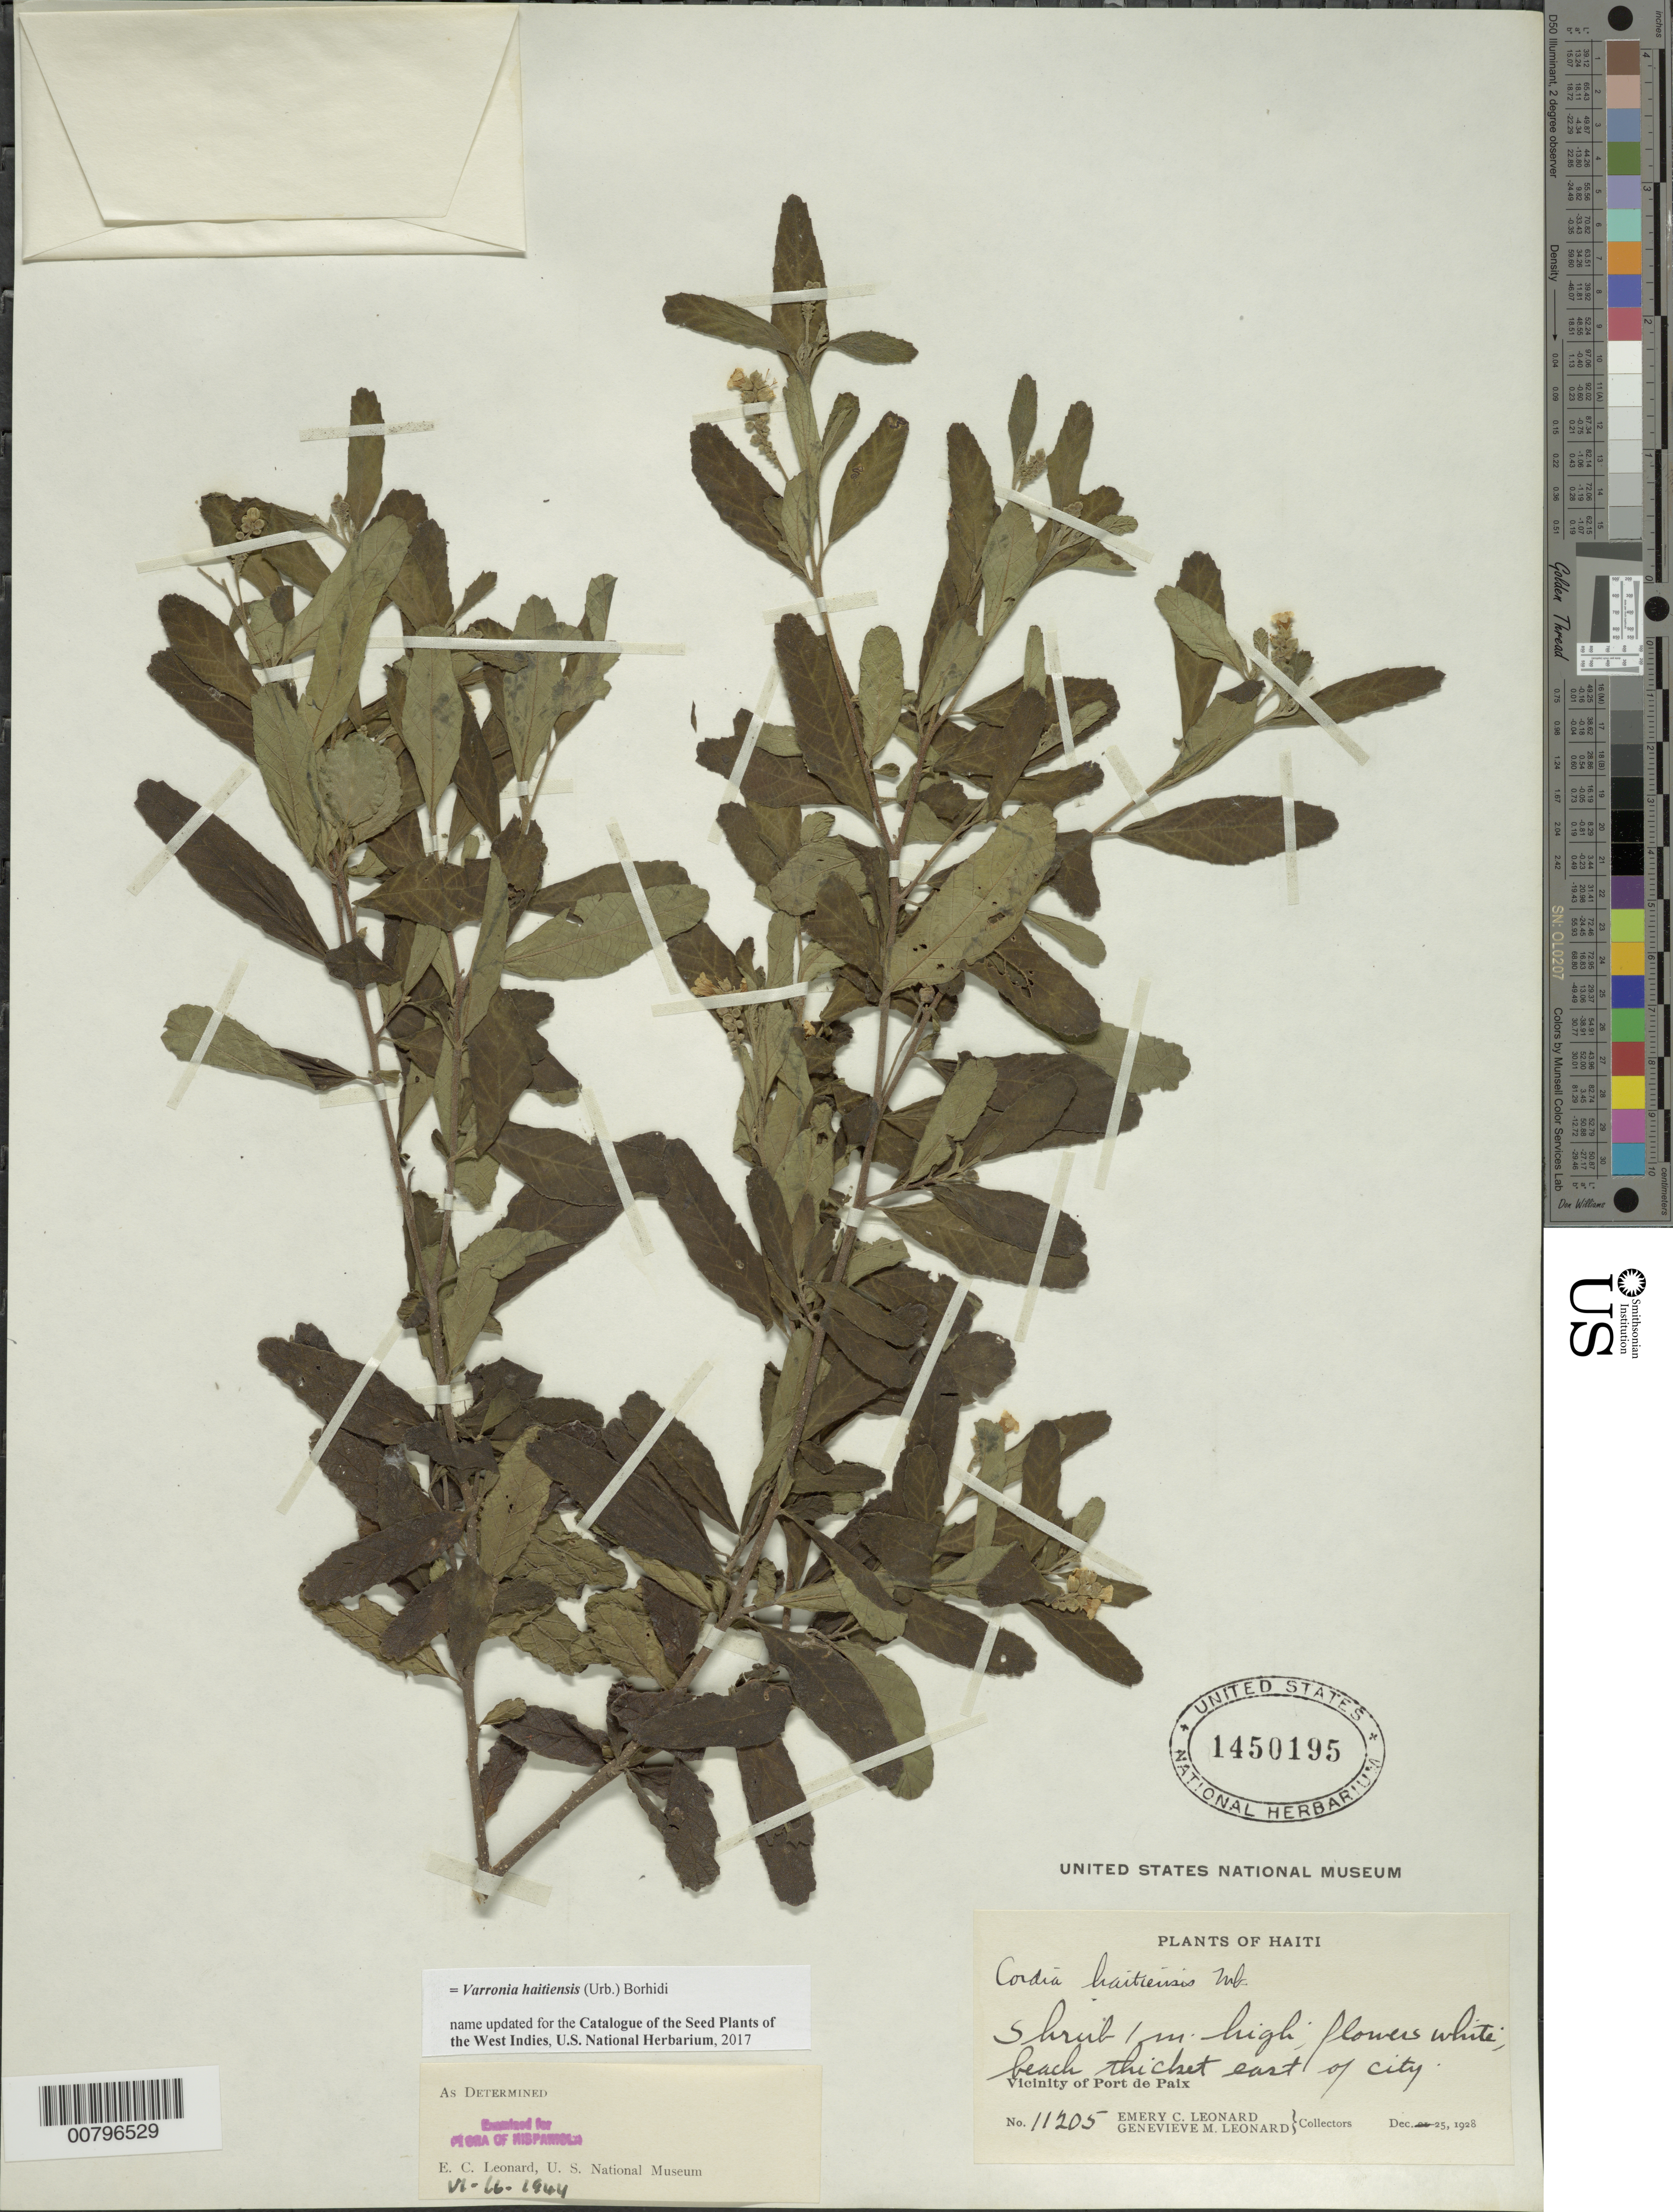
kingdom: Plantae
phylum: Tracheophyta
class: Magnoliopsida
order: Boraginales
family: Cordiaceae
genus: Varronia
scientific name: Varronia haitiensis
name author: (Urb.) Borhidi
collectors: E. C. Leonard & G. M. Leonard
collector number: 11205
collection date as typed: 25 Dec 1928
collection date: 1928-12-25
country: Haiti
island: Hispaniola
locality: Vicinity of Port de Paix, east of city.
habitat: Beach thicket.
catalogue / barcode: US 1450195